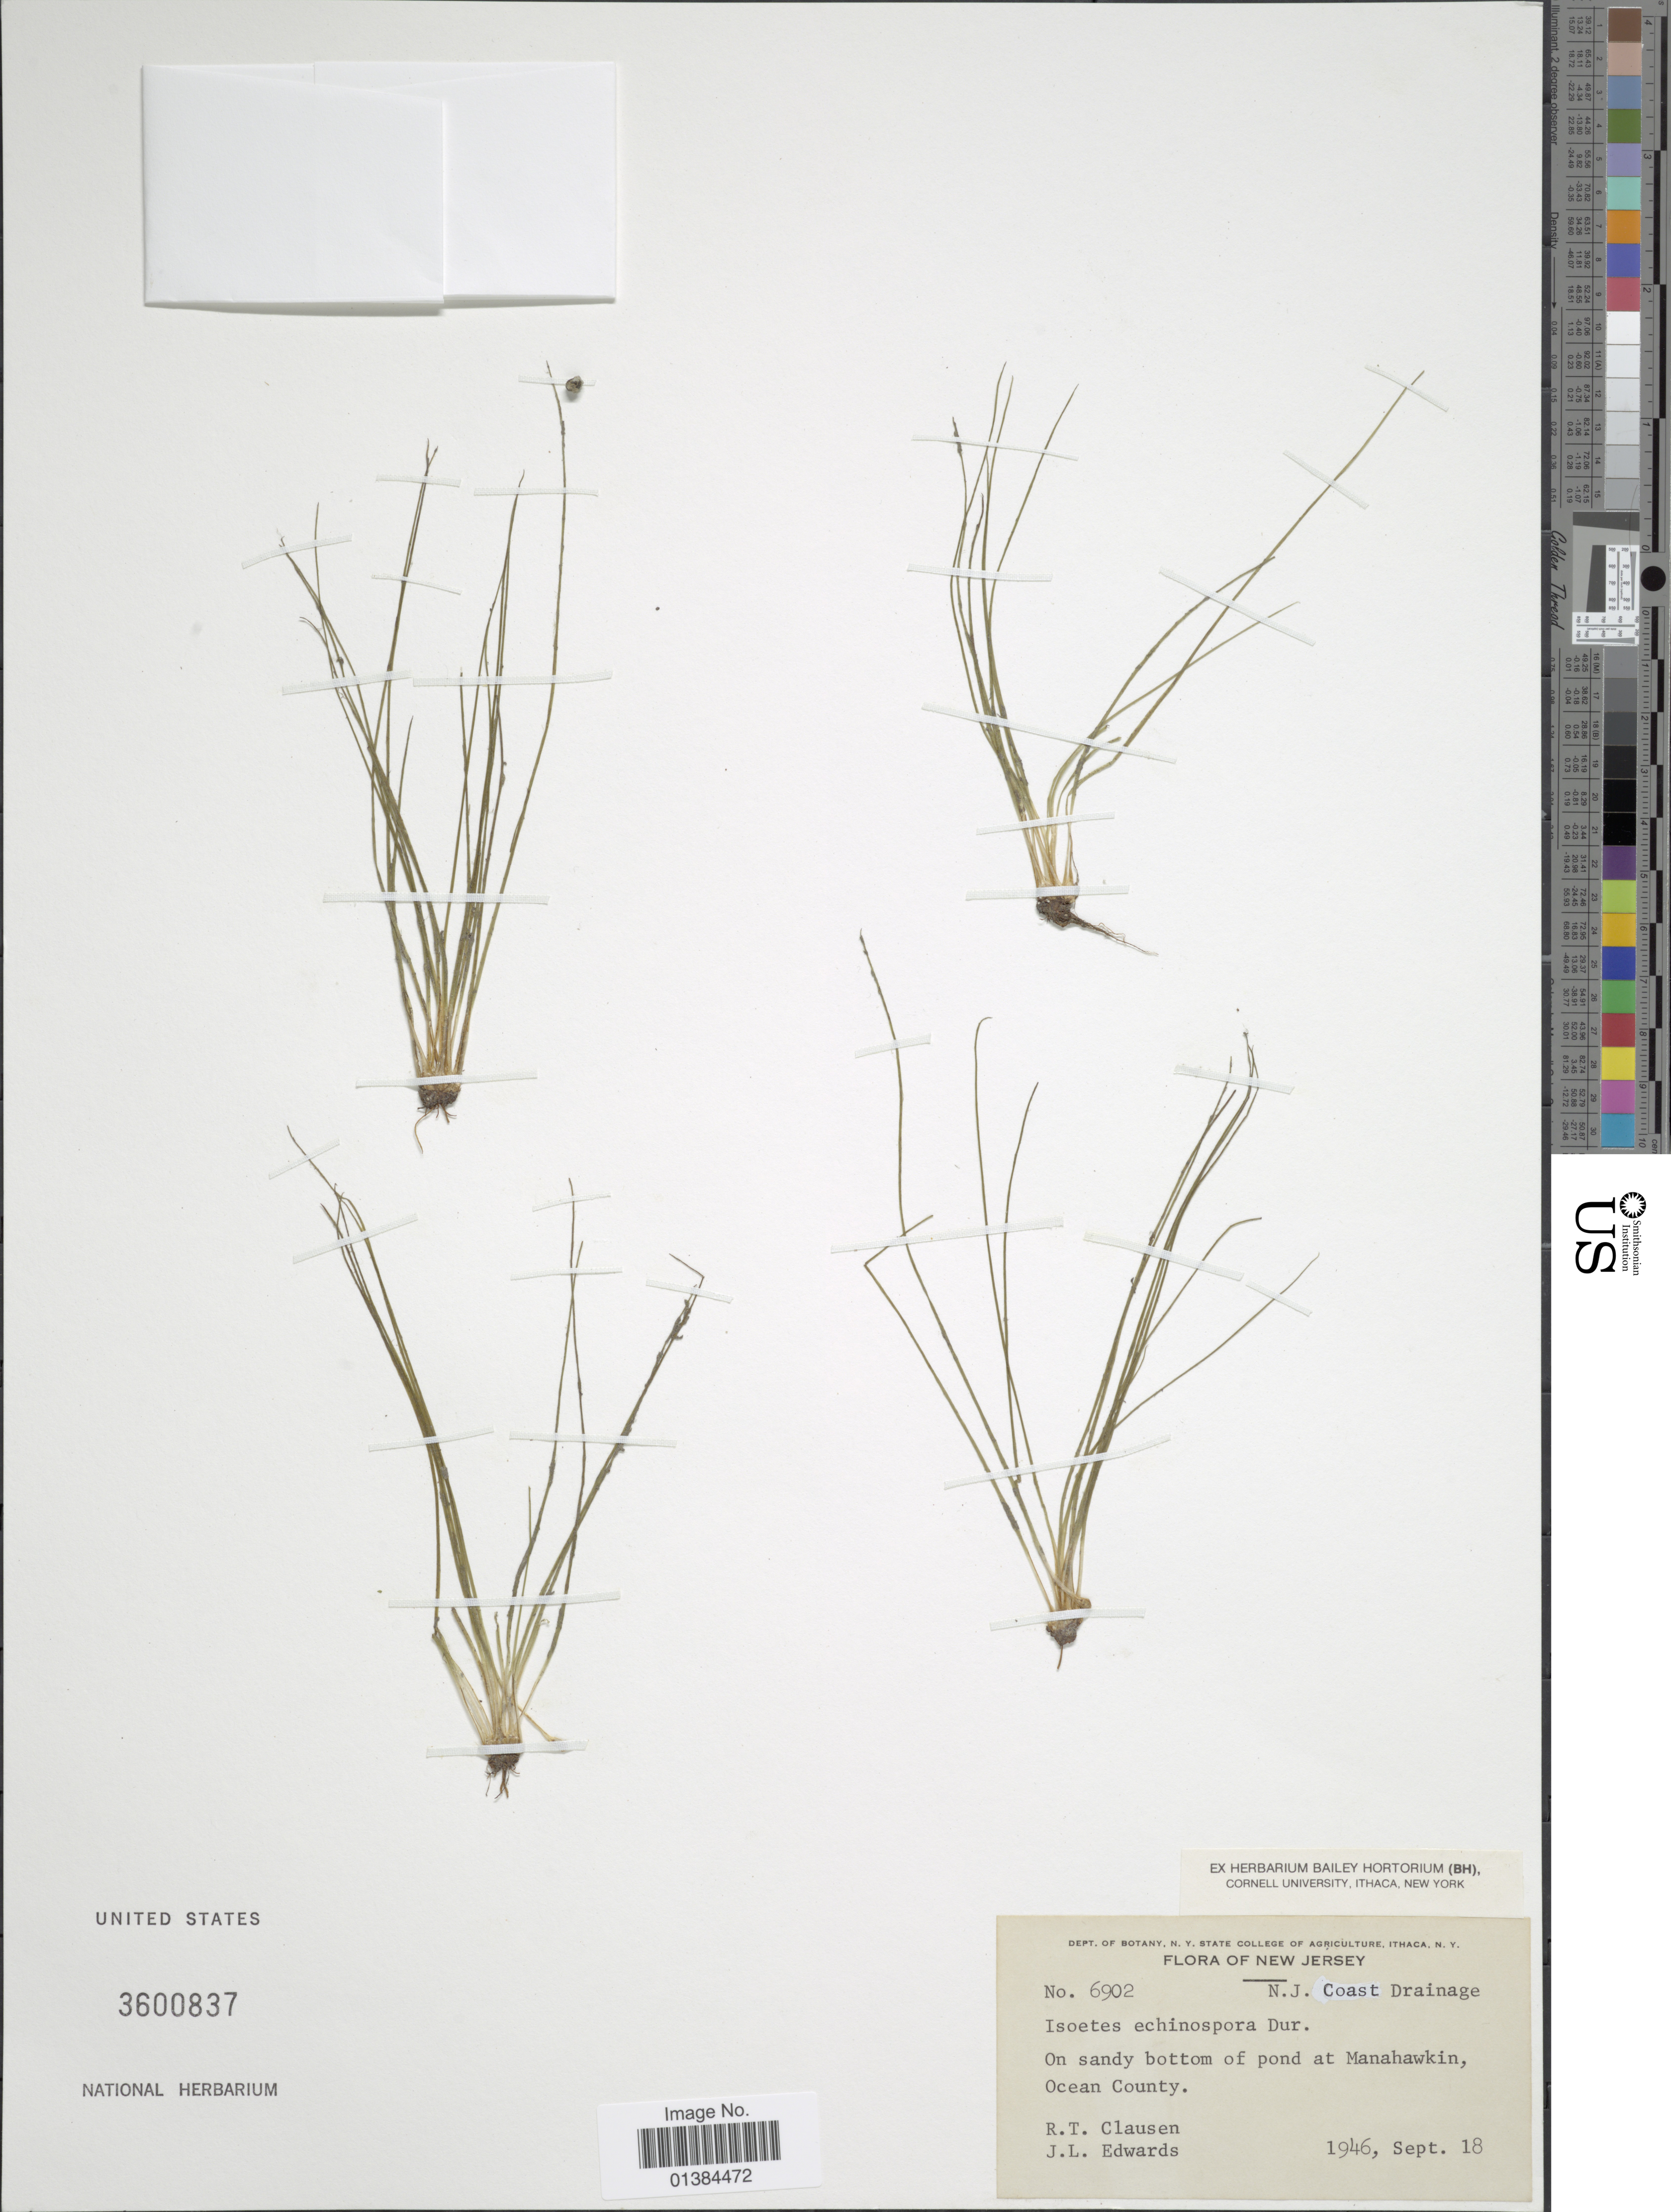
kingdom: Plantae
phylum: Tracheophyta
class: Lycopodiopsida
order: Isoetales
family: Isoetaceae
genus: Isoetes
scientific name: Isoetes echinospora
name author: Durieu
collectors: R. T. Clausen & J. Edwards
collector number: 6902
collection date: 1946-09-18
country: United States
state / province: New Jersey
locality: On sandy bottom of pond at Manahawkin, Ocean County.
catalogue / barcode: US 3600837